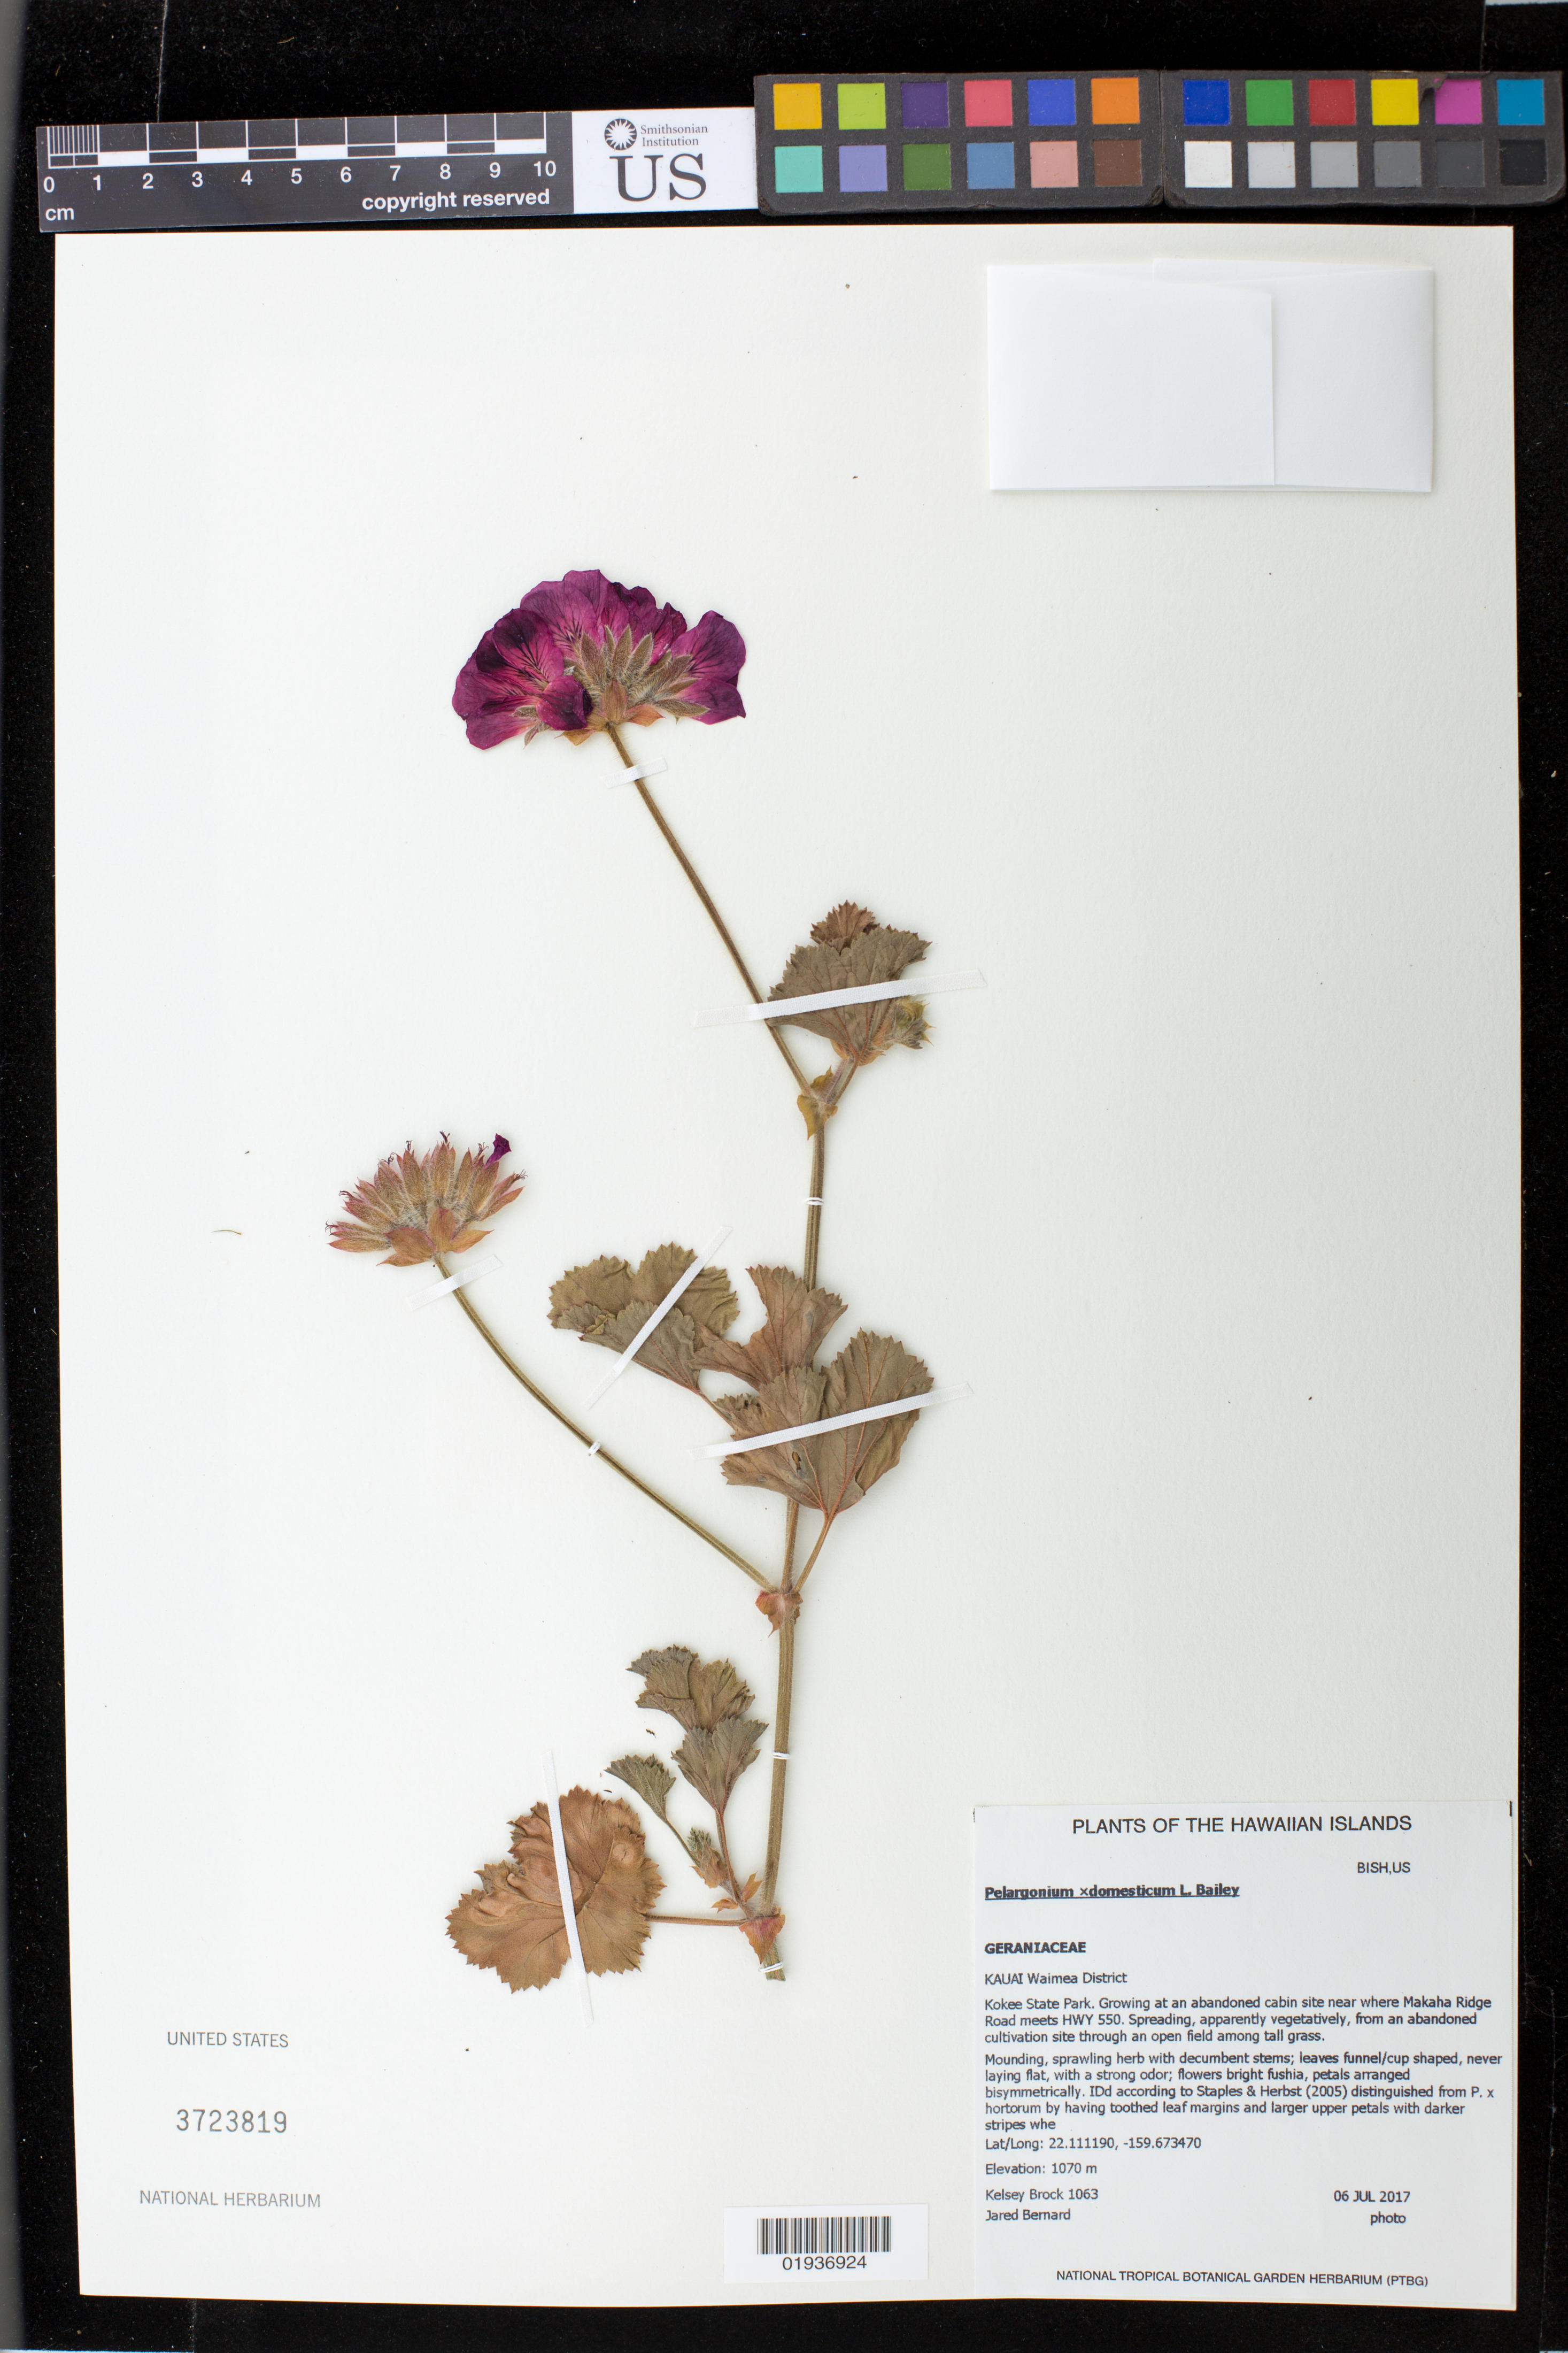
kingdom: Plantae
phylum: Tracheophyta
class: Magnoliopsida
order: Geraniales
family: Geraniaceae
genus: Pelargonium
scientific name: Pelargonium x domesticum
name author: L.H. Bailey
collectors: K. Brock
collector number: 1063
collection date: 2017-07-06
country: United States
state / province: Hawaii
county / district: Kauai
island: Kaua'i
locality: Waimea District, Kokee State Park, at an abandoned cabin site near where Makaha Ridge Road meets HYW 550.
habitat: Open field among tall grass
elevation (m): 1070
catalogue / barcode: US 3723819